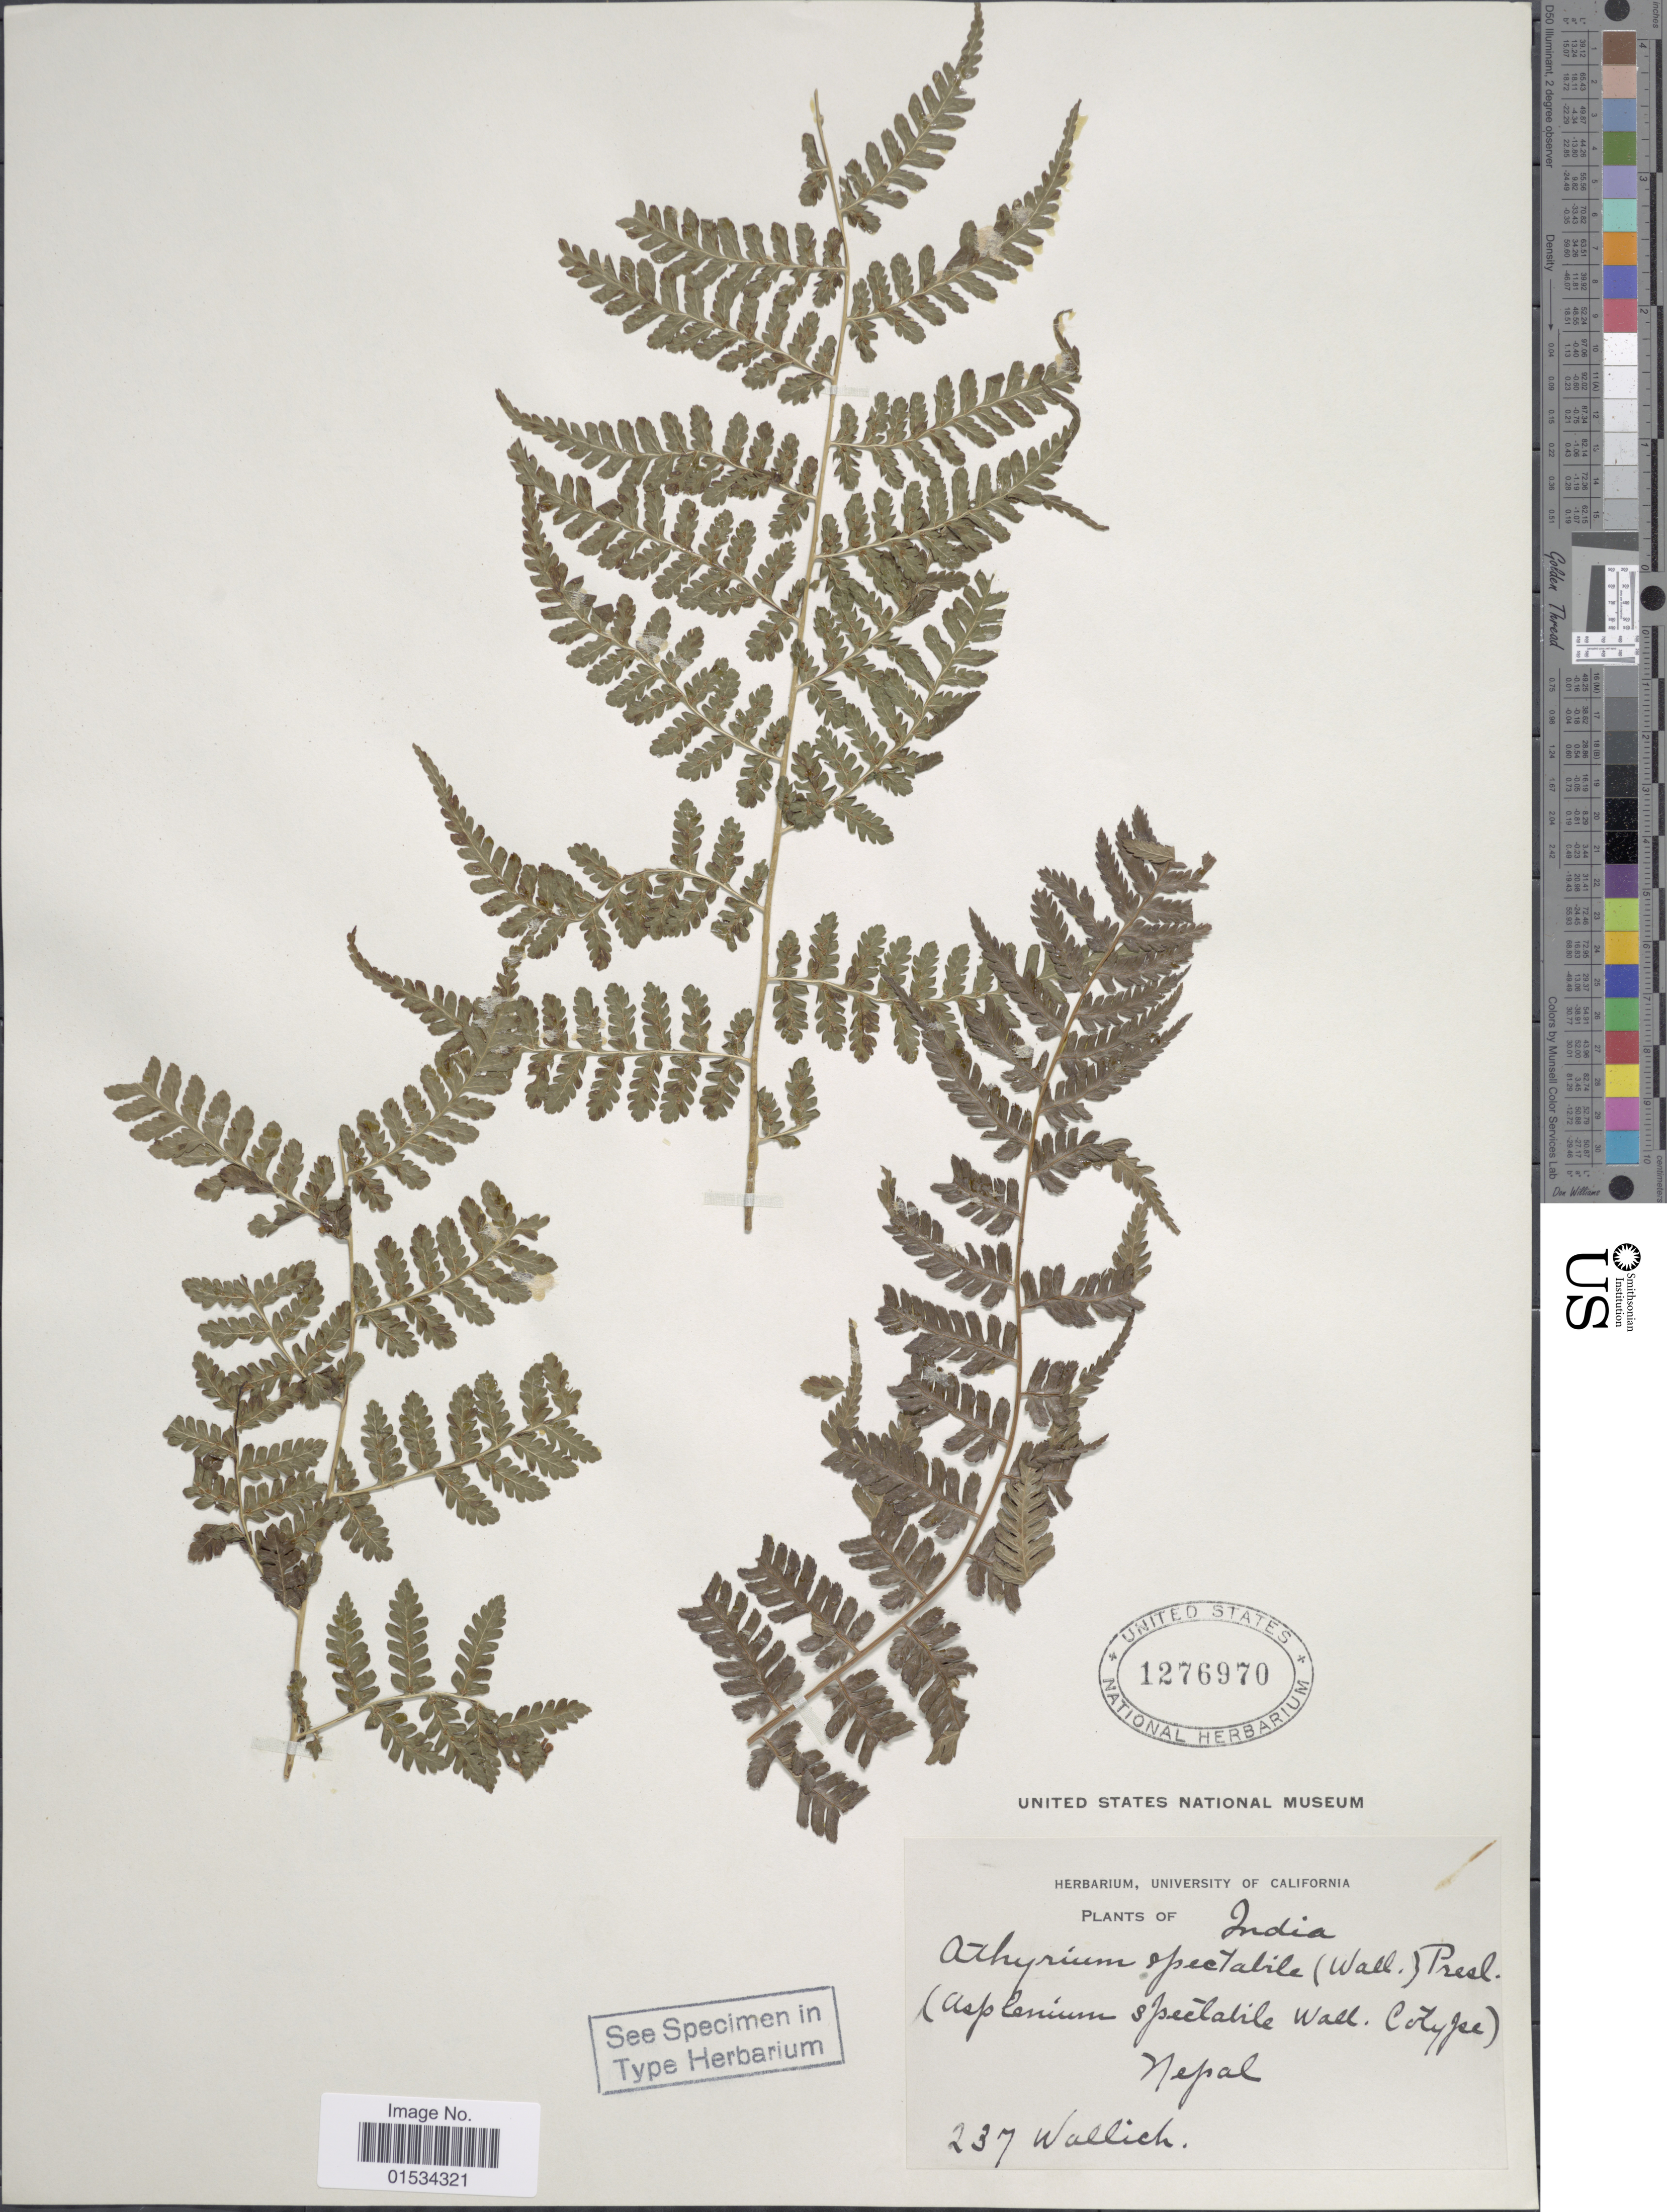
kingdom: Plantae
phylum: Tracheophyta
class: Polypodiopsida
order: Polypodiales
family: Athyriaceae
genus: Diplazium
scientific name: Diplazium spectabile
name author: (Wall. ex Mett.) Bir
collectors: -- Wallich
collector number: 237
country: Nepal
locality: India, Nepal [interpreted]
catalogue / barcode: US 1276970